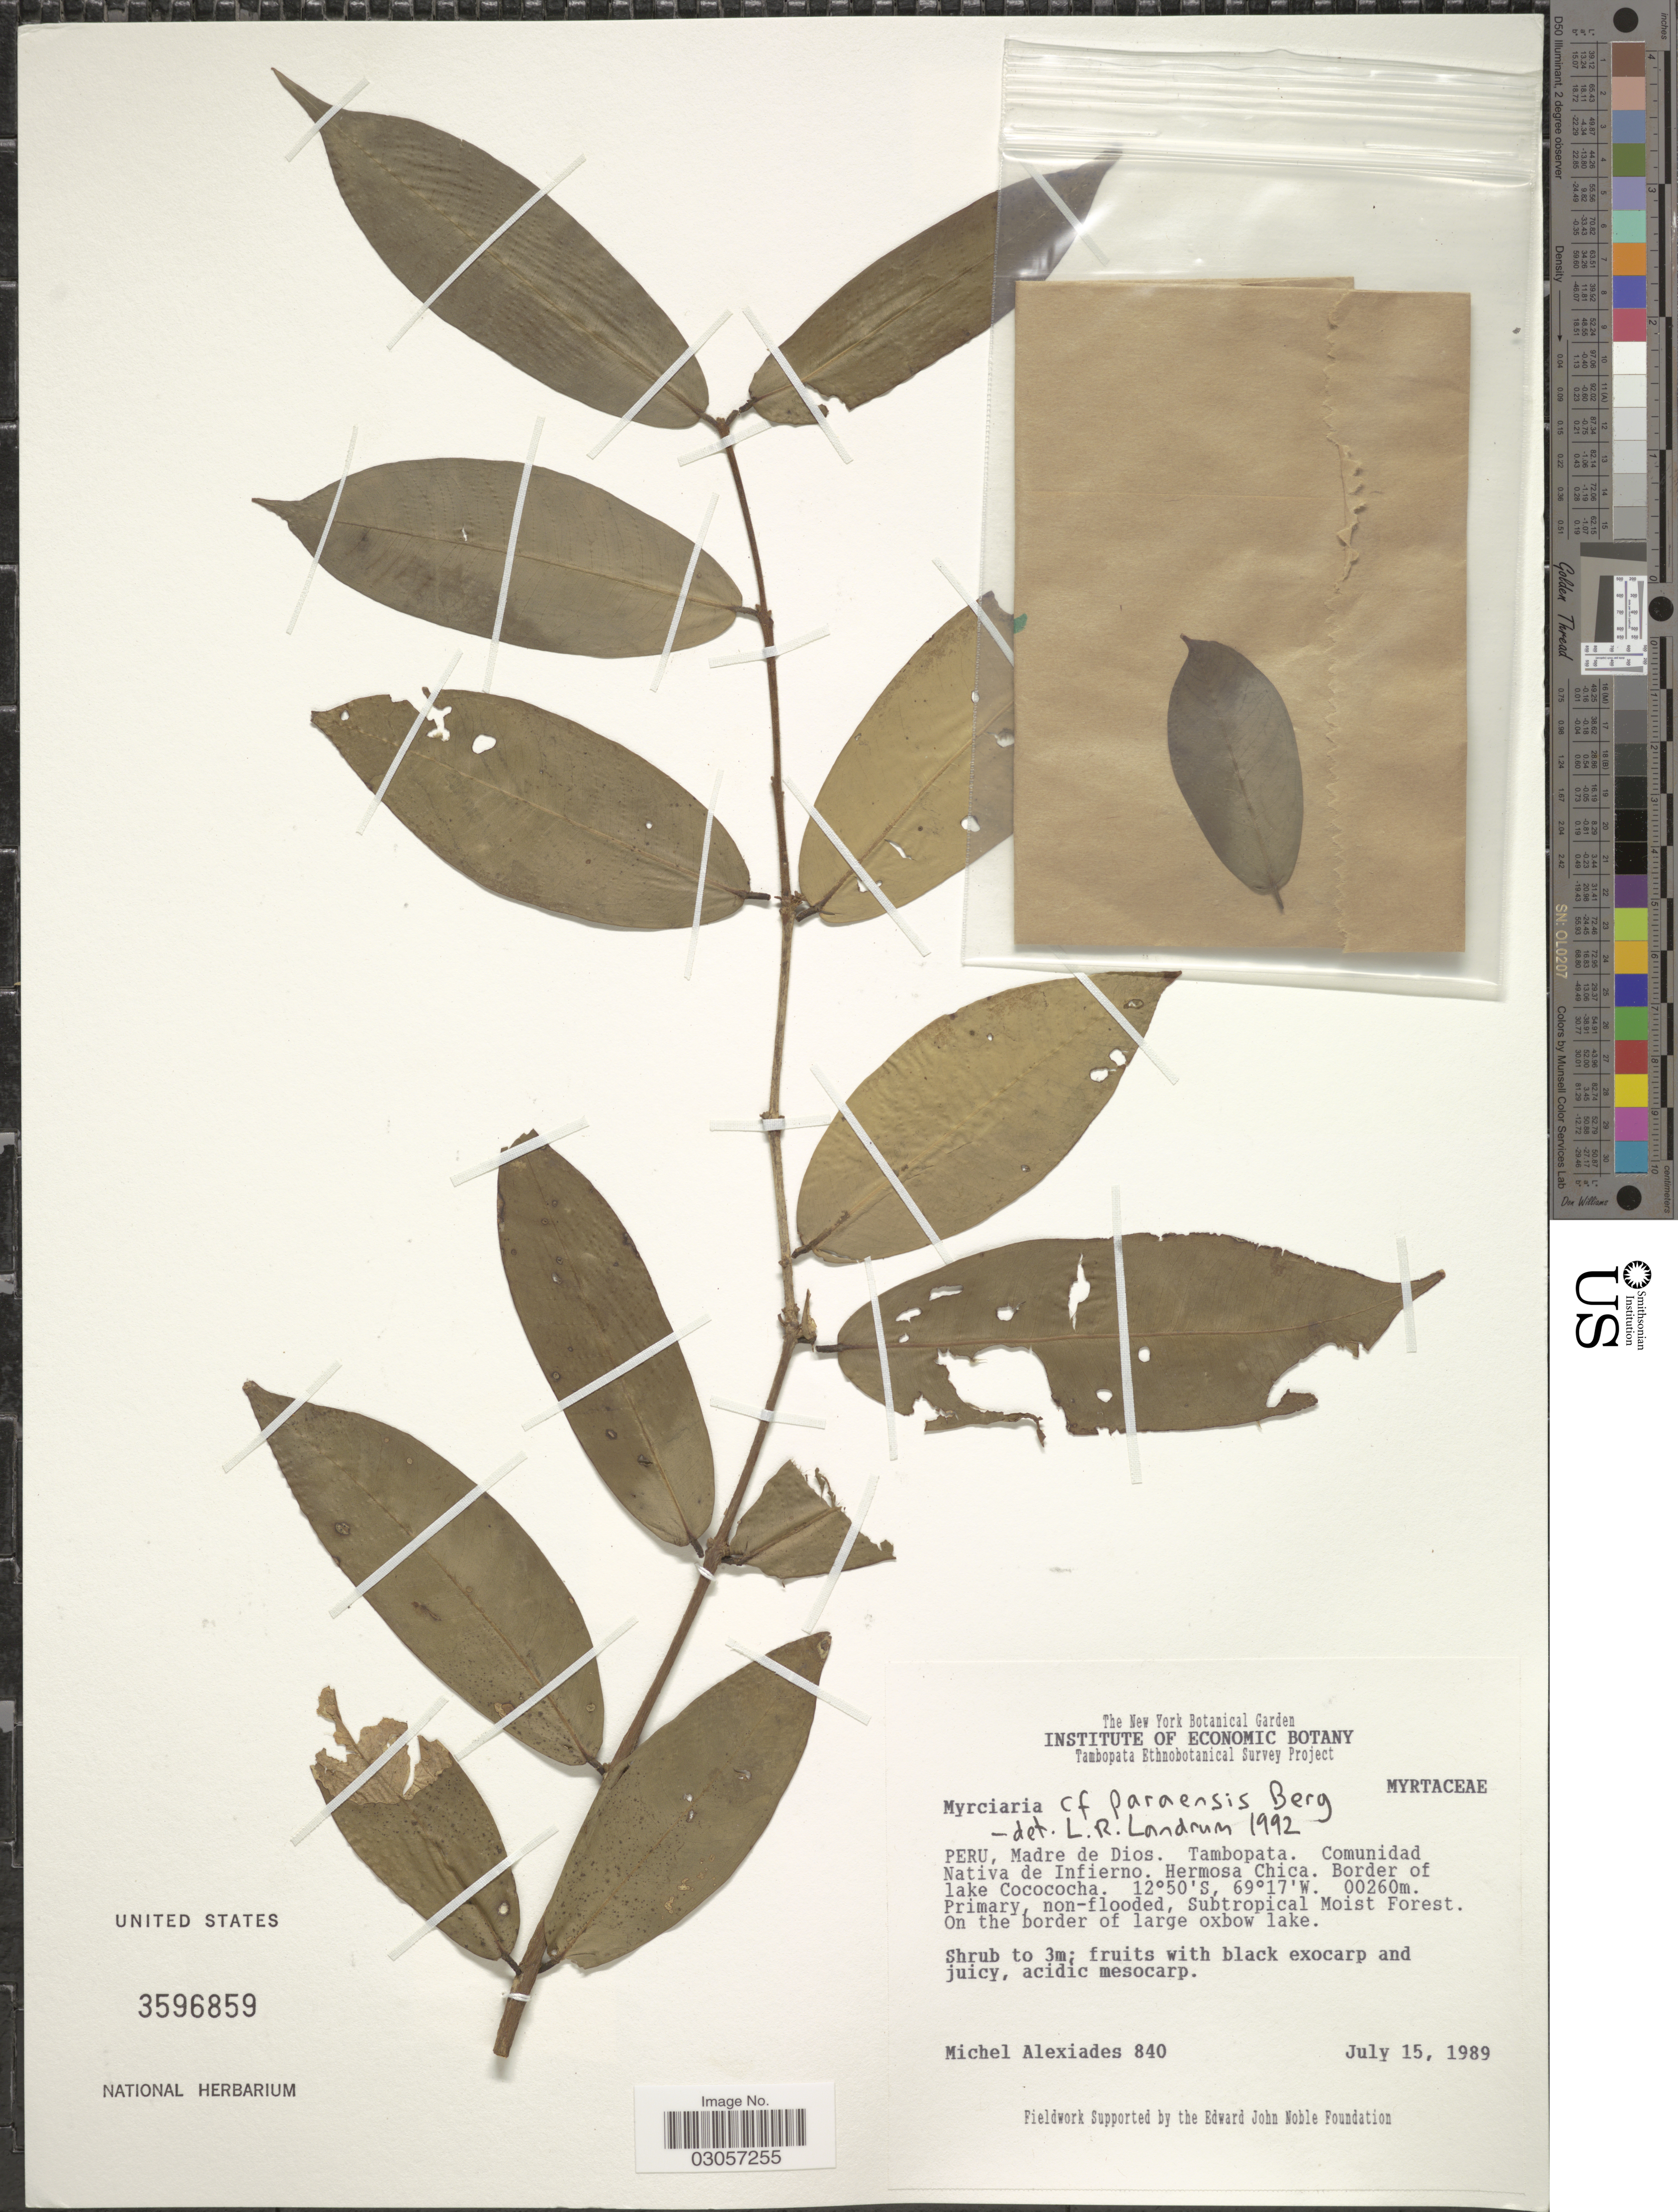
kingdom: Plantae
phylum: Tracheophyta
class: Magnoliopsida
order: Myrtales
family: Myrtaceae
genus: Myrciaria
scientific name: Myrciaria paraensis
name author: O. Berg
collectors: M. Alexiades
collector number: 840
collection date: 1989-07-15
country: Peru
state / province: Madre de Dios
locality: Madre de Dios, Tambopata, Comunidad Nativa de Infierno, Hermosa Chica, Border of lake Cocococha.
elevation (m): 260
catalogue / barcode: US 3596859